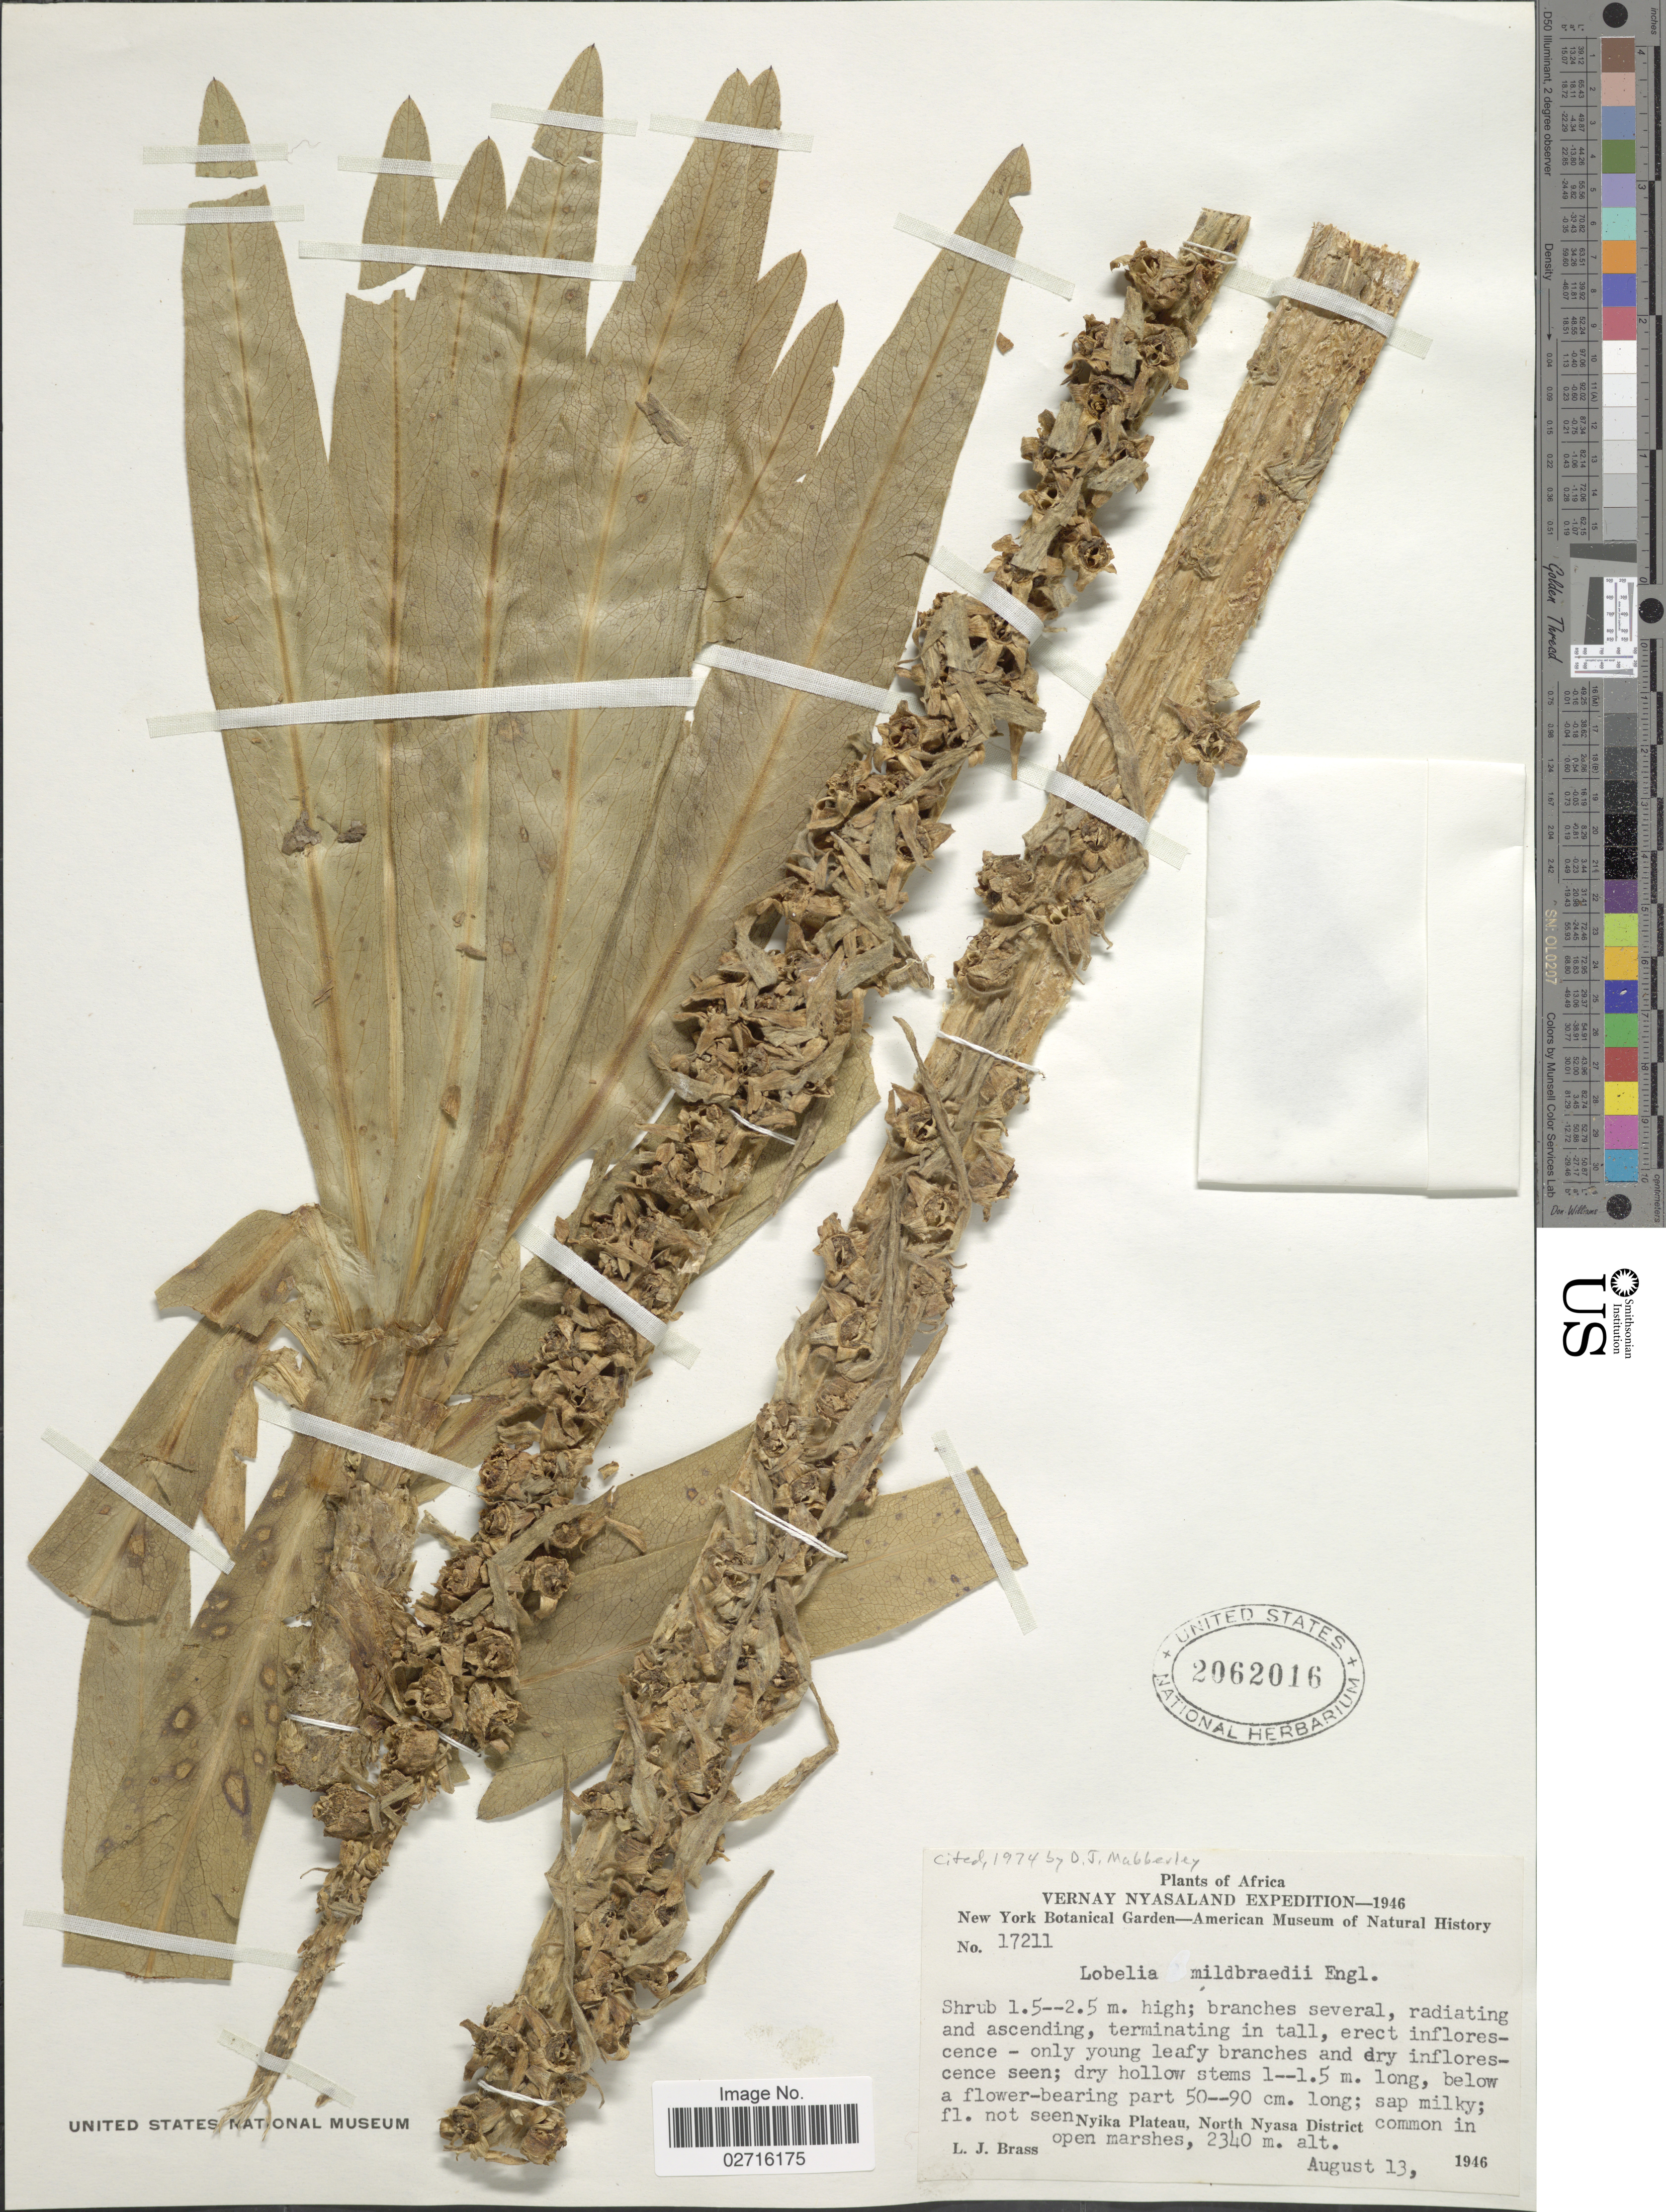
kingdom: Plantae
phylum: Tracheophyta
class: Magnoliopsida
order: Asterales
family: Campanulaceae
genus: Lobelia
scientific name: Lobelia mildbraedii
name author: Engl.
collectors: L. J. Brass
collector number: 17211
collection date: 1946-08-13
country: Malawi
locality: Vernay Nyasaland, Nyika Plateau, North Nyasa District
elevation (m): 2340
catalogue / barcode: US 2062016